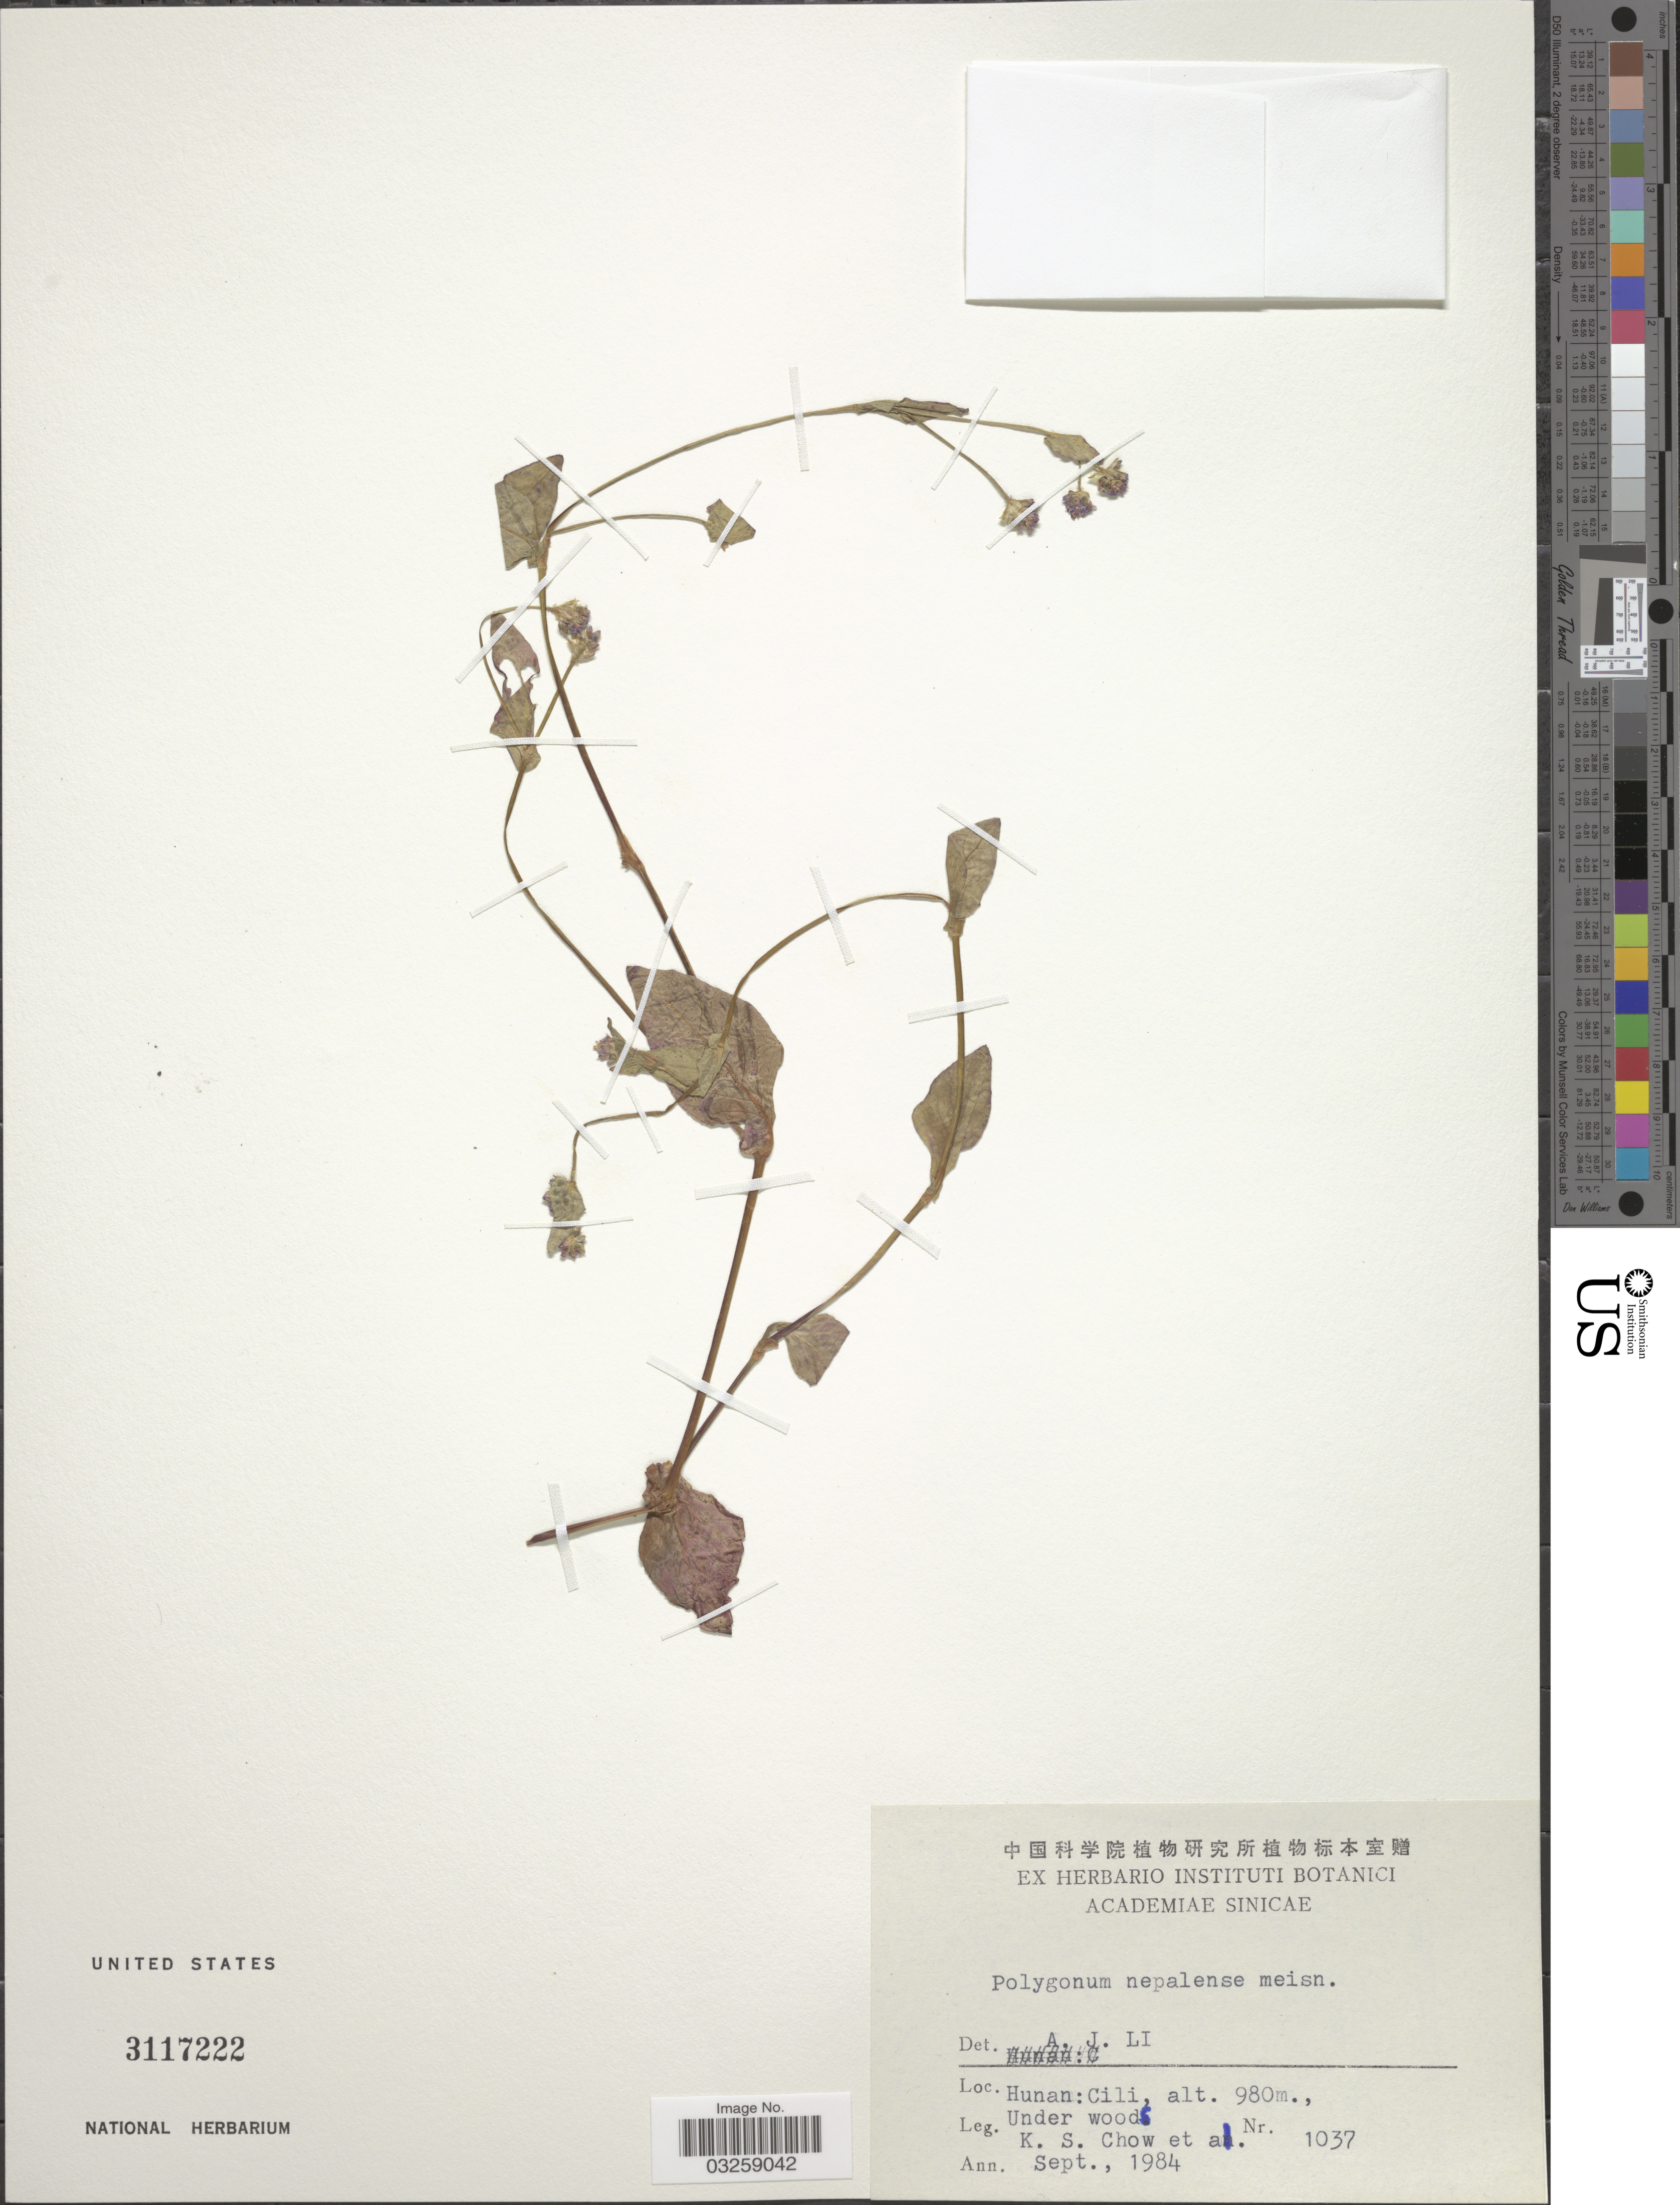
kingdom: Plantae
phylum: Tracheophyta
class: Magnoliopsida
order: Caryophyllales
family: Polygonaceae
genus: Polygonum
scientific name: Polygonum nepalense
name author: Meisn.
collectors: K. S. Chow & et al.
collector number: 1037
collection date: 1984-09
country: China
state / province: Hunan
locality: Cili, Under woods.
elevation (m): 980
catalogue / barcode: US 3117222